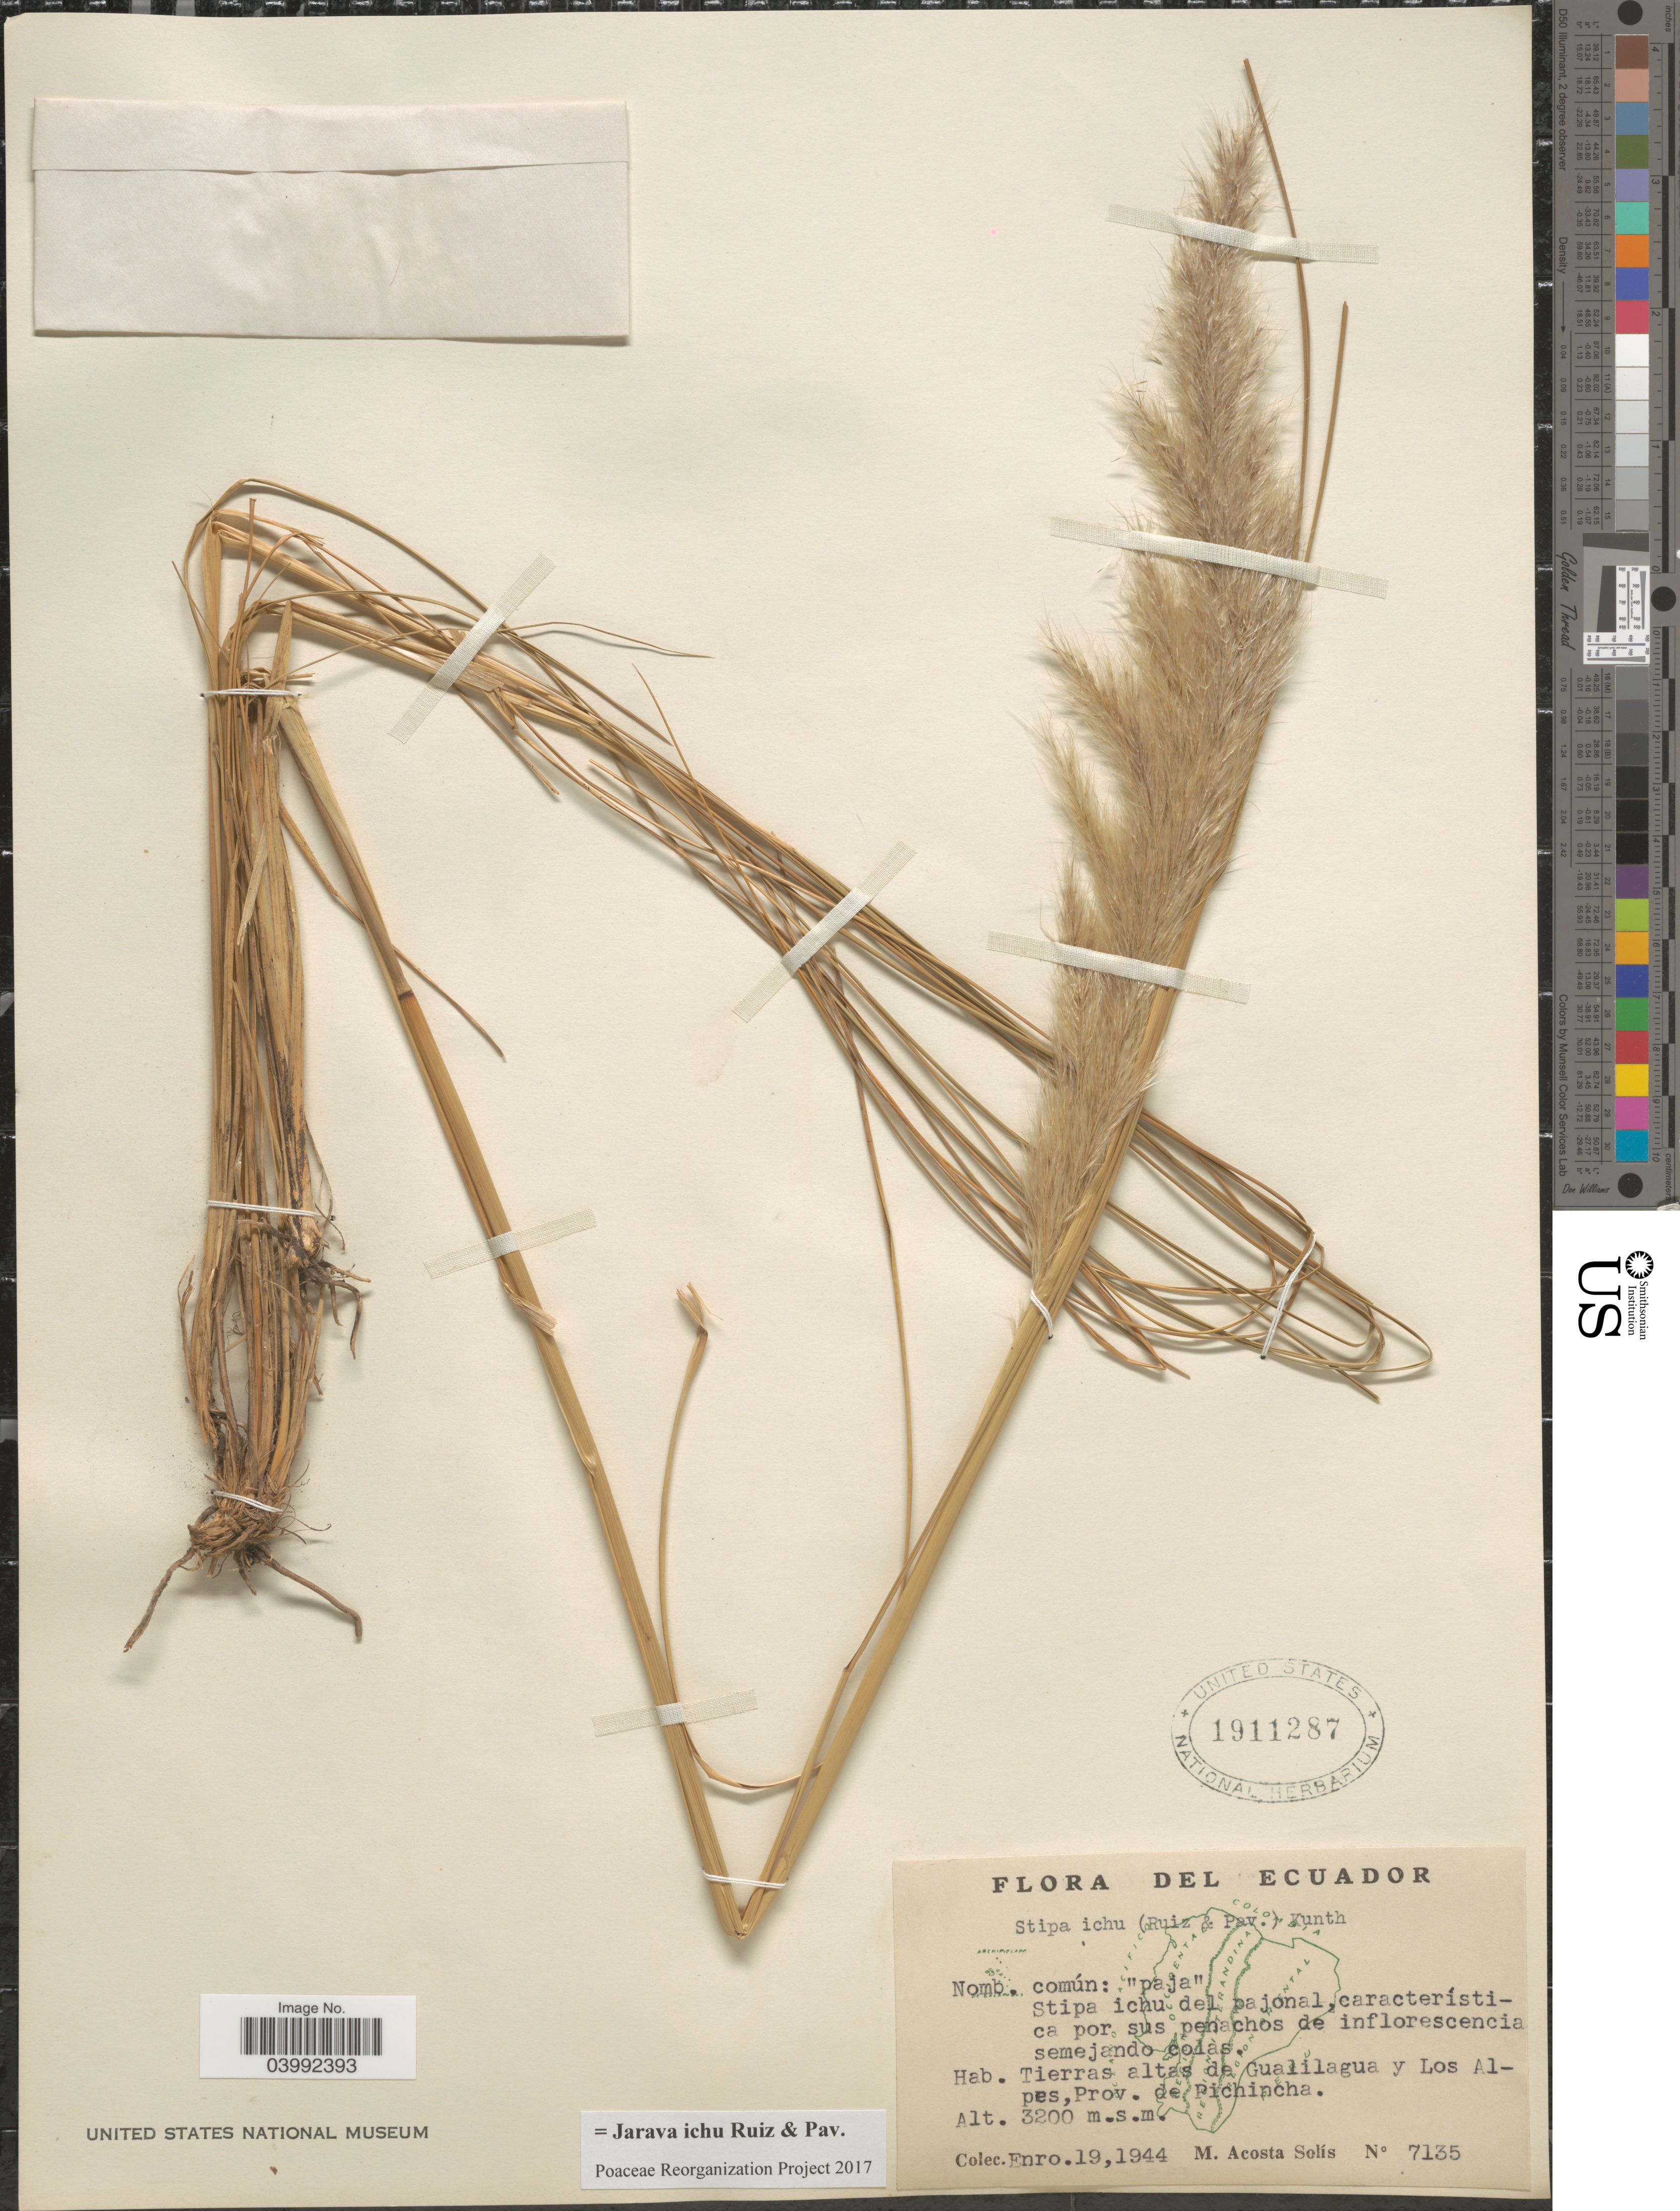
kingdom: Plantae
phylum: Tracheophyta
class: Liliopsida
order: Poales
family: Poaceae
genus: Jarava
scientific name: Jarava ichu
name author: Ruiz & Pav.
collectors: M. Acosta Solis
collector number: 7135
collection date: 1944-01-19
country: Ecuador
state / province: Pichincha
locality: Tierras altas de Gualilagua y Los Alpes.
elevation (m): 3200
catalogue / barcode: US 1911287